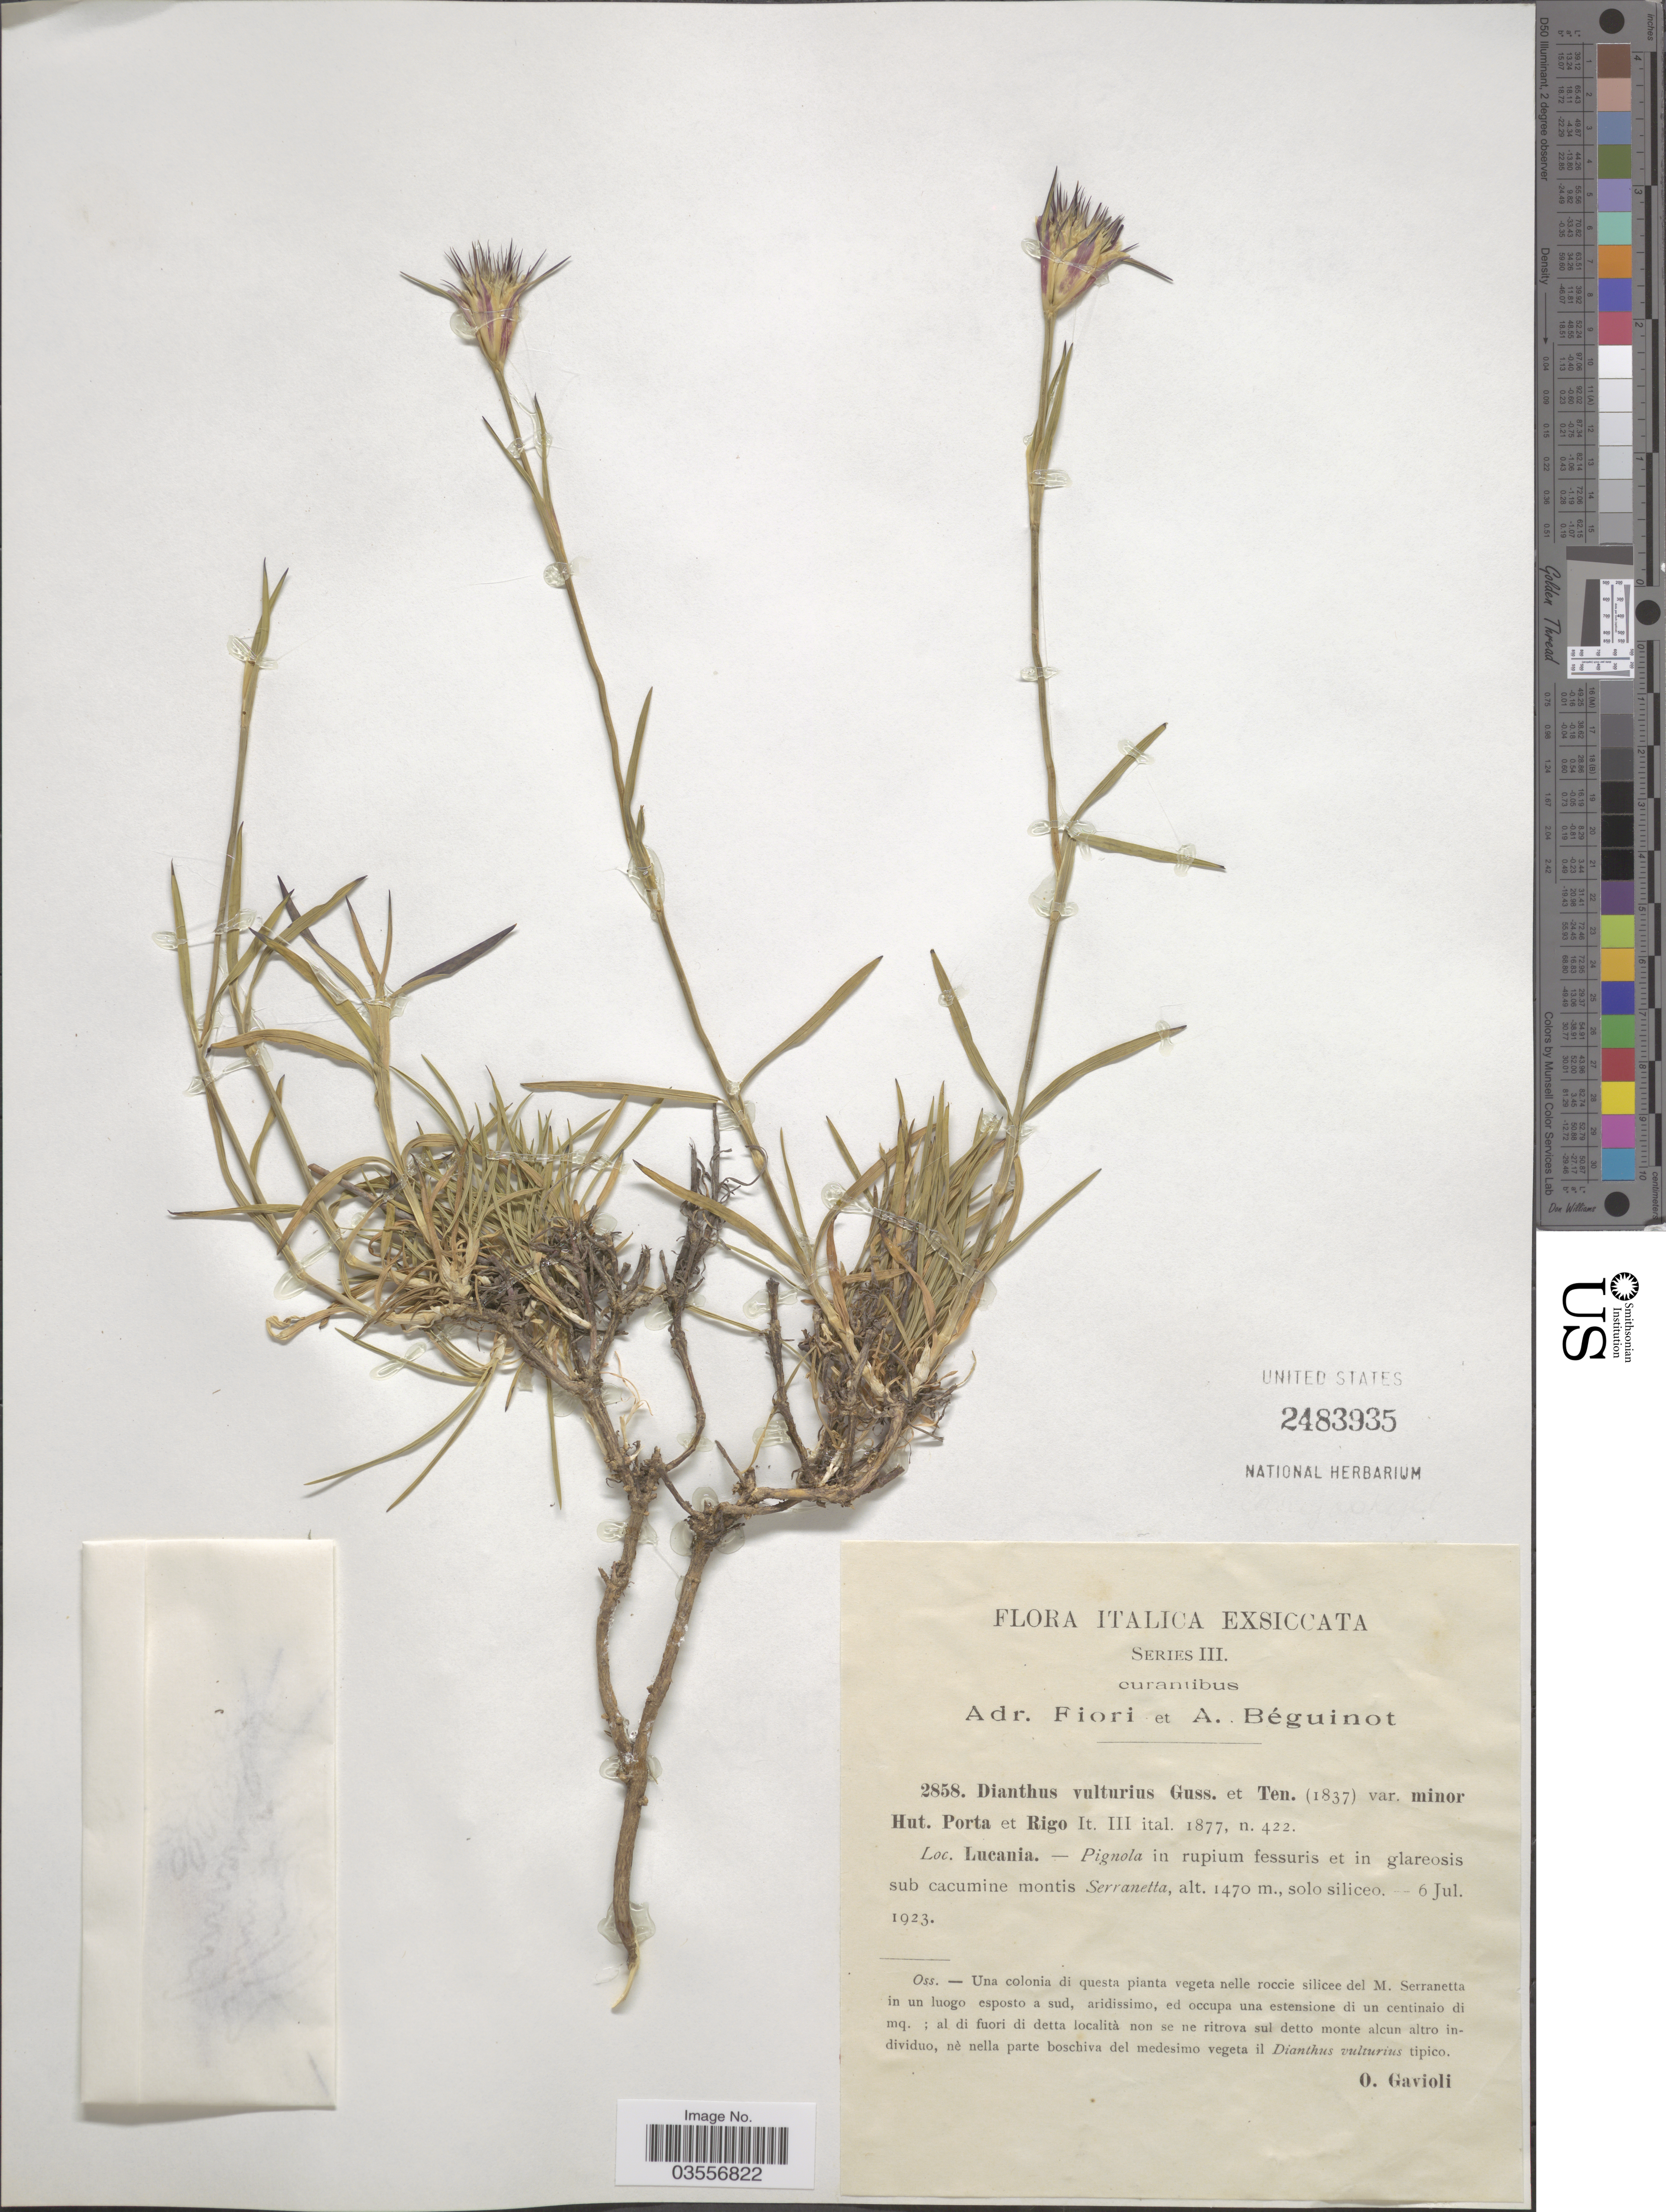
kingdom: Plantae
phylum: Tracheophyta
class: Magnoliopsida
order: Caryophyllales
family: Caryophyllaceae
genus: Dianthus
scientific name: Dianthus vulturius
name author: Gussone & Ten.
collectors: A. Fiori & A. Béguinot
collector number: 2858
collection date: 1923-07-06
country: Italy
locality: Italica. Lucania. - Pignola in rupium fessuris et in glareosis sub cacumine montis Serranetta.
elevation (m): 1470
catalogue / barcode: US 2483935